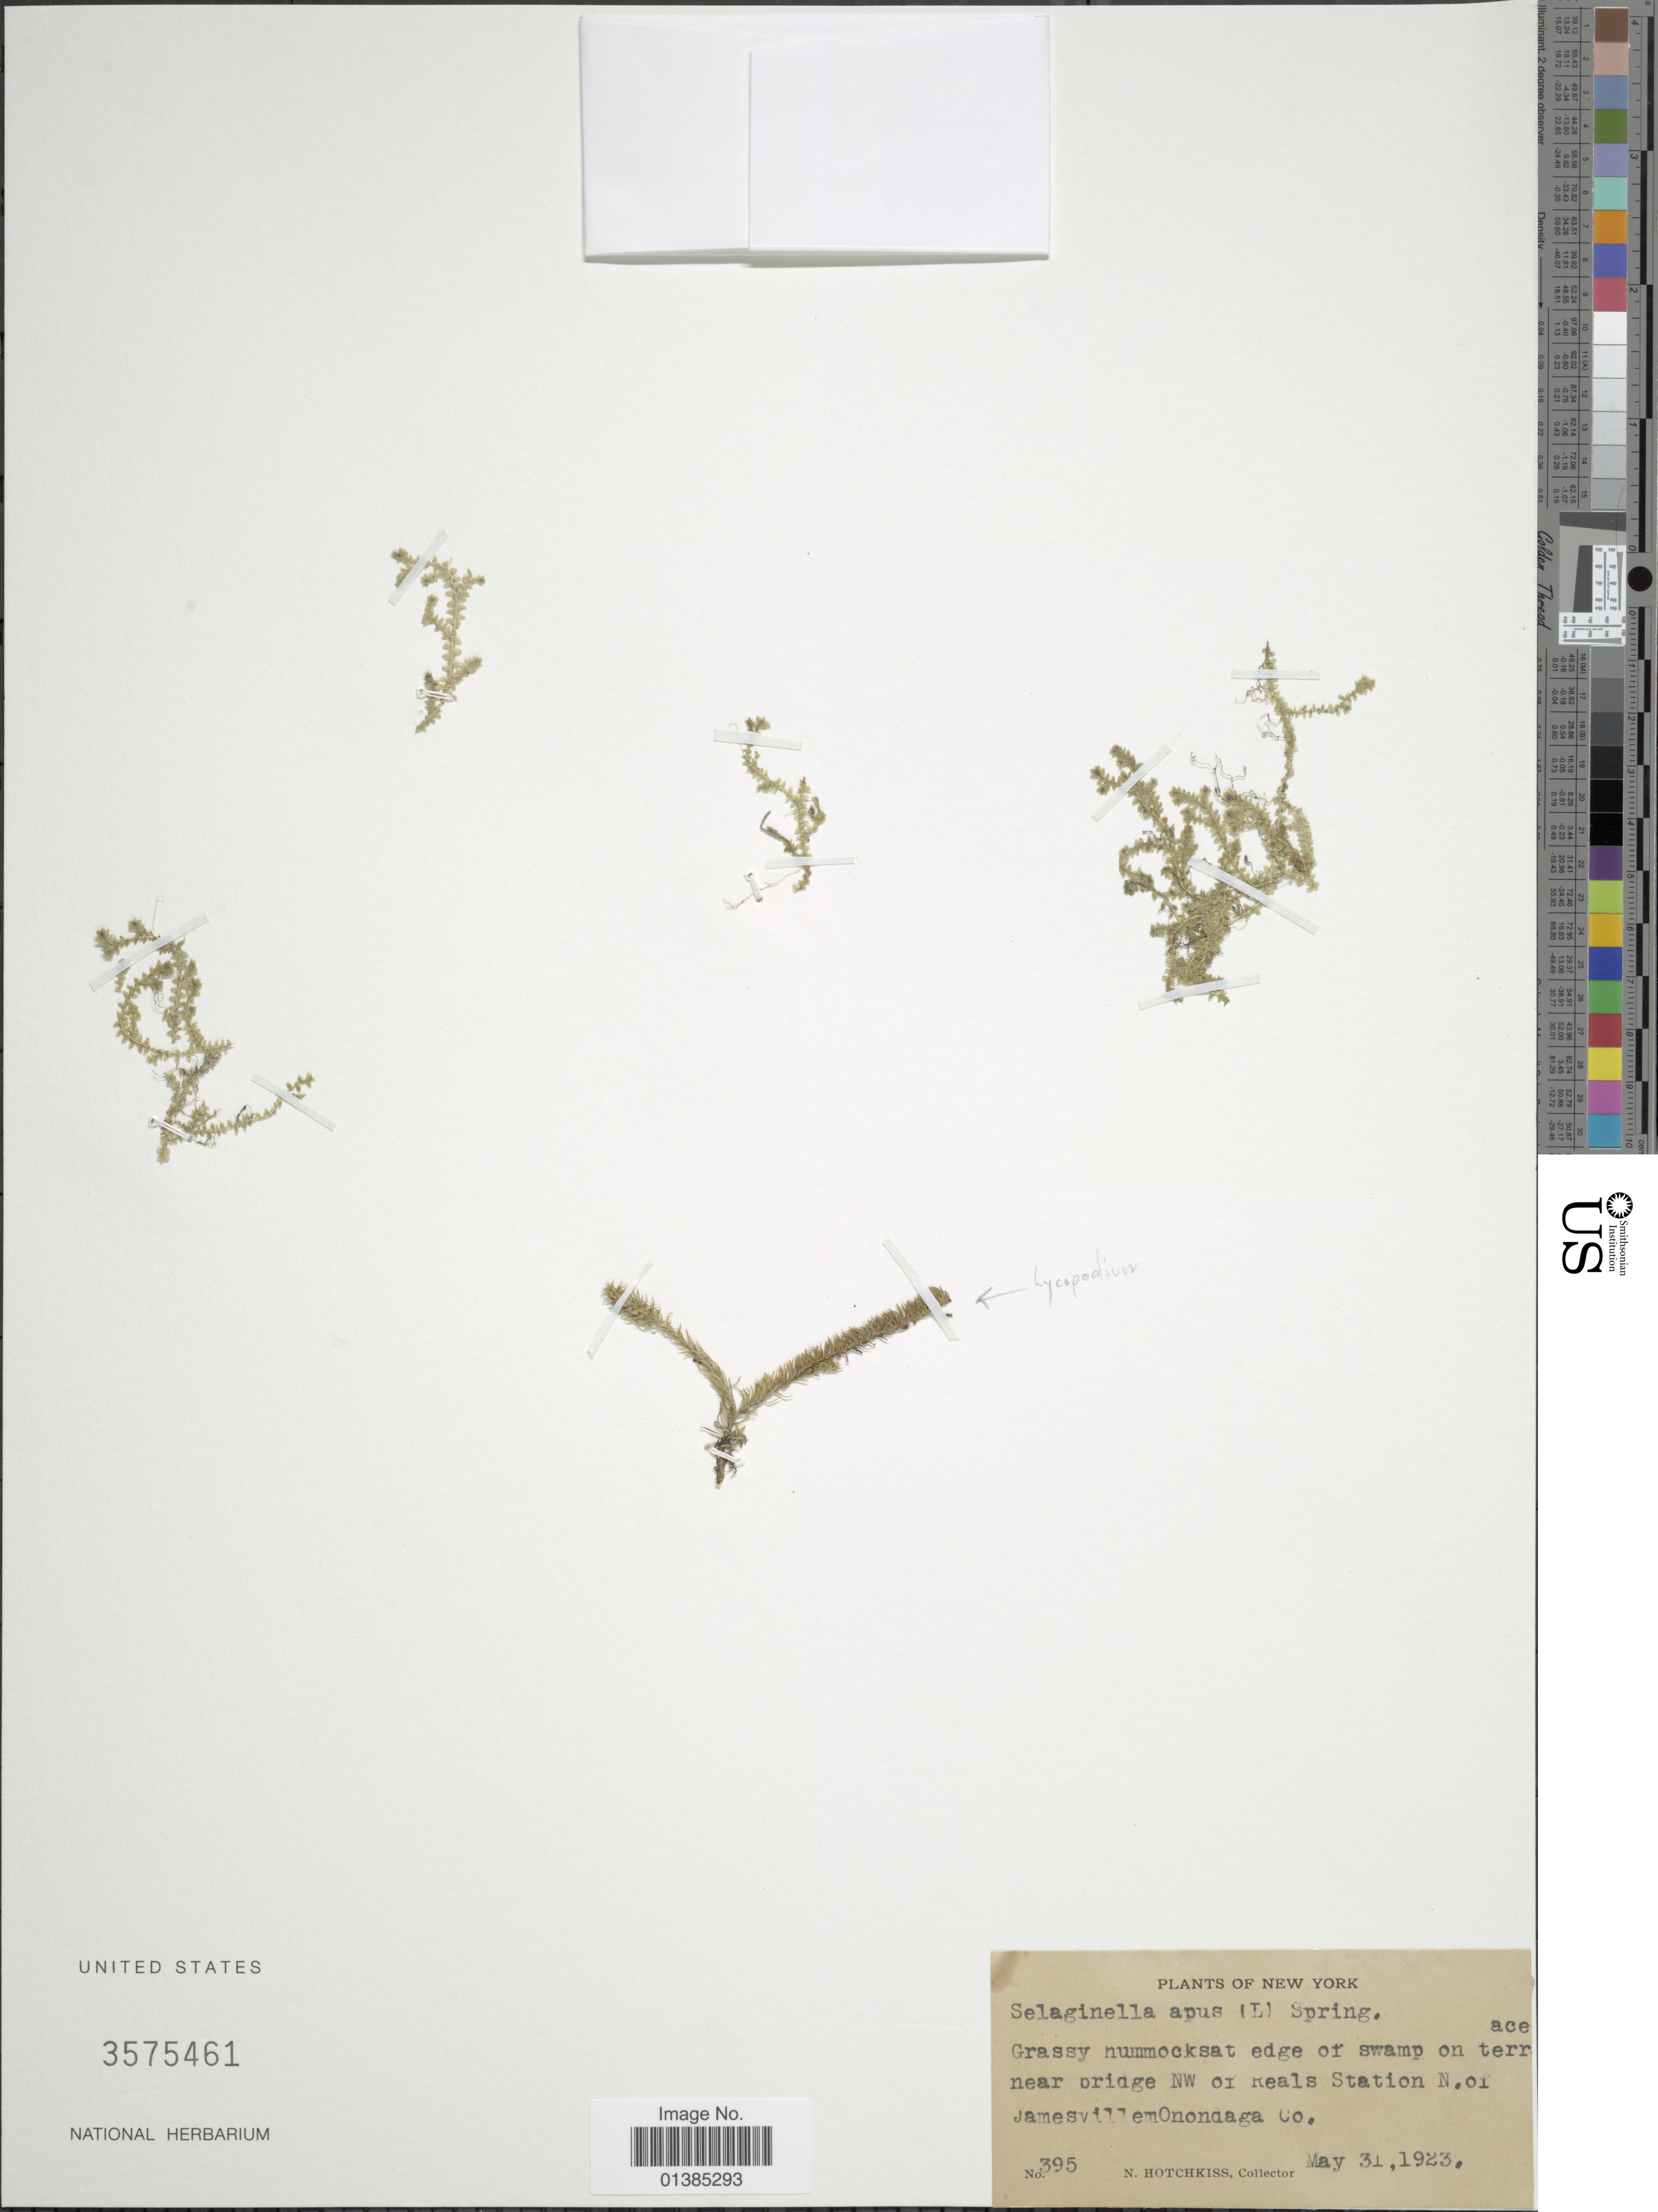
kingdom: Plantae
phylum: Tracheophyta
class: Lycopodiopsida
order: Selaginellales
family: Selaginellaceae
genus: Selaginella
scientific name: Selaginella apus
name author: Spring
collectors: N. Hotchkiss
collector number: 395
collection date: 1923-05-31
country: United States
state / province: New York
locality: Grassy hummocksat edge of swamp on terrace near bridge NW of Reals Station N. of Jamesvillem Onondaga Co.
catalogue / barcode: US 3575461